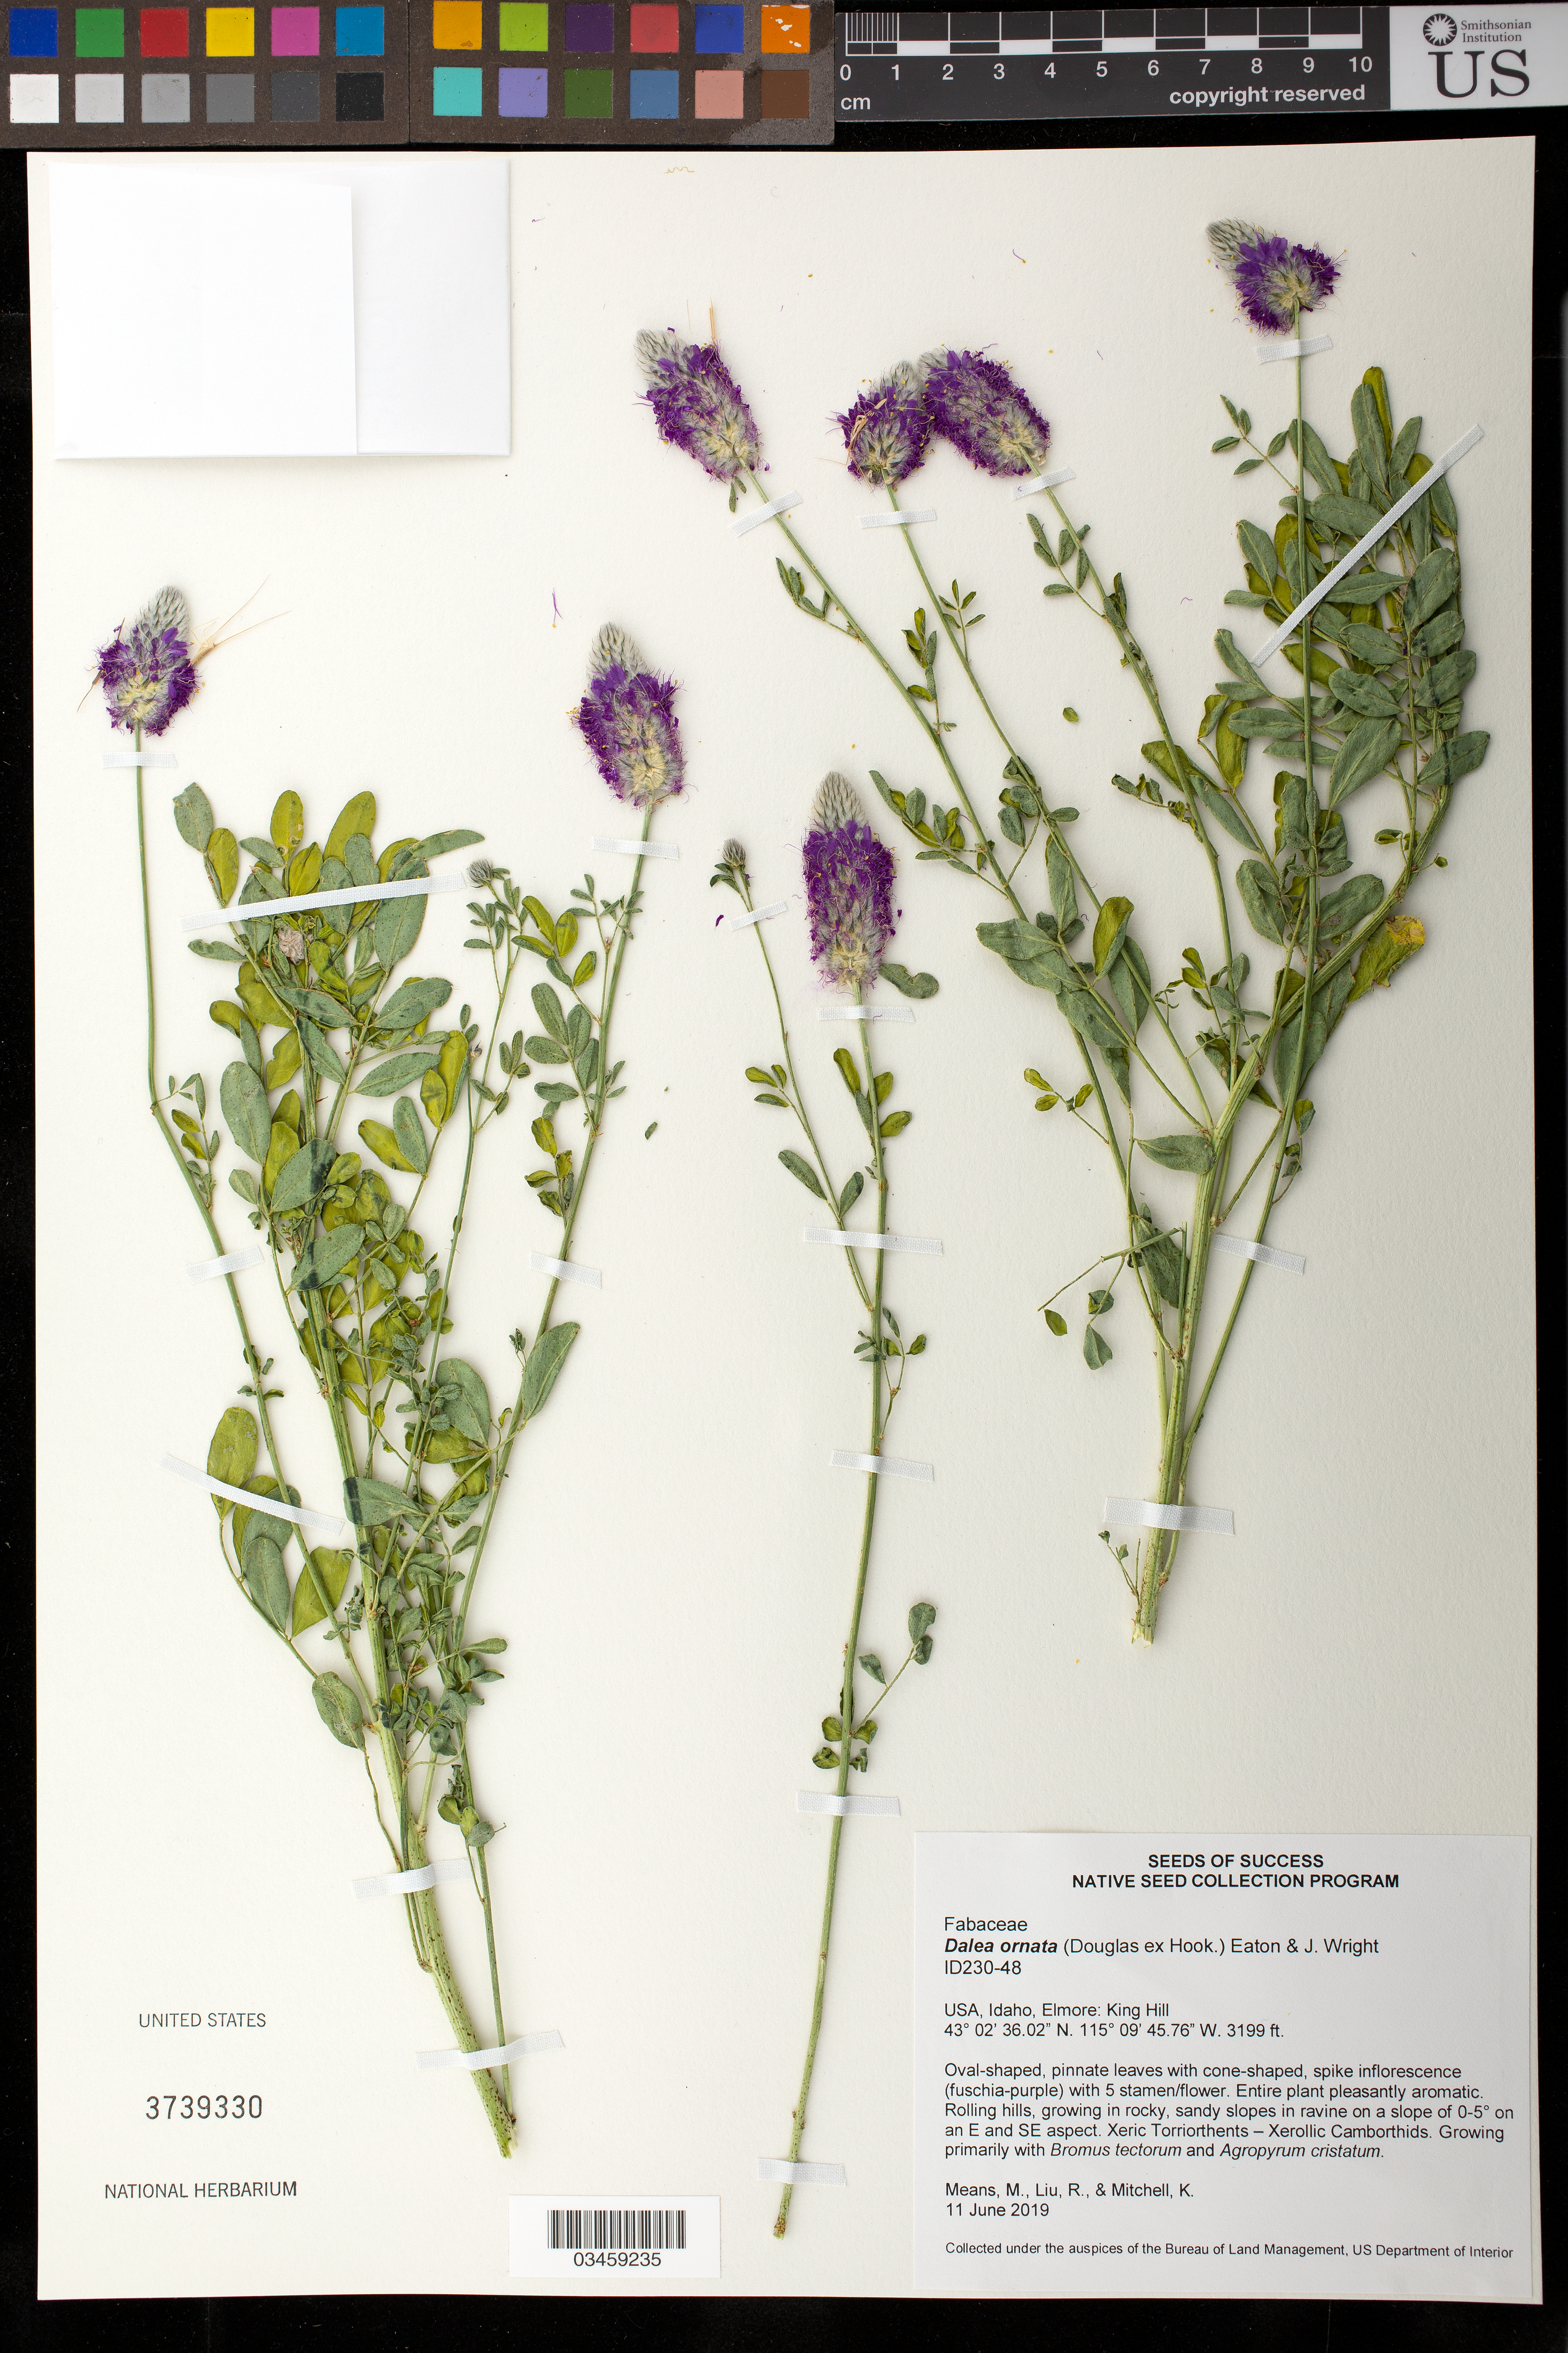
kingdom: Plantae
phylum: Tracheophyta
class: Magnoliopsida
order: Fabales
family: Fabaceae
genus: Dalea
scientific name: Dalea ornata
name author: (Hook.) Eaton & Wright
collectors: M. Means, M. Liu & K. Mitchell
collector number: ID230-48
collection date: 2019-06-11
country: United States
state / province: Idaho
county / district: Elmore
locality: King Hill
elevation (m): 975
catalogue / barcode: US 3739330